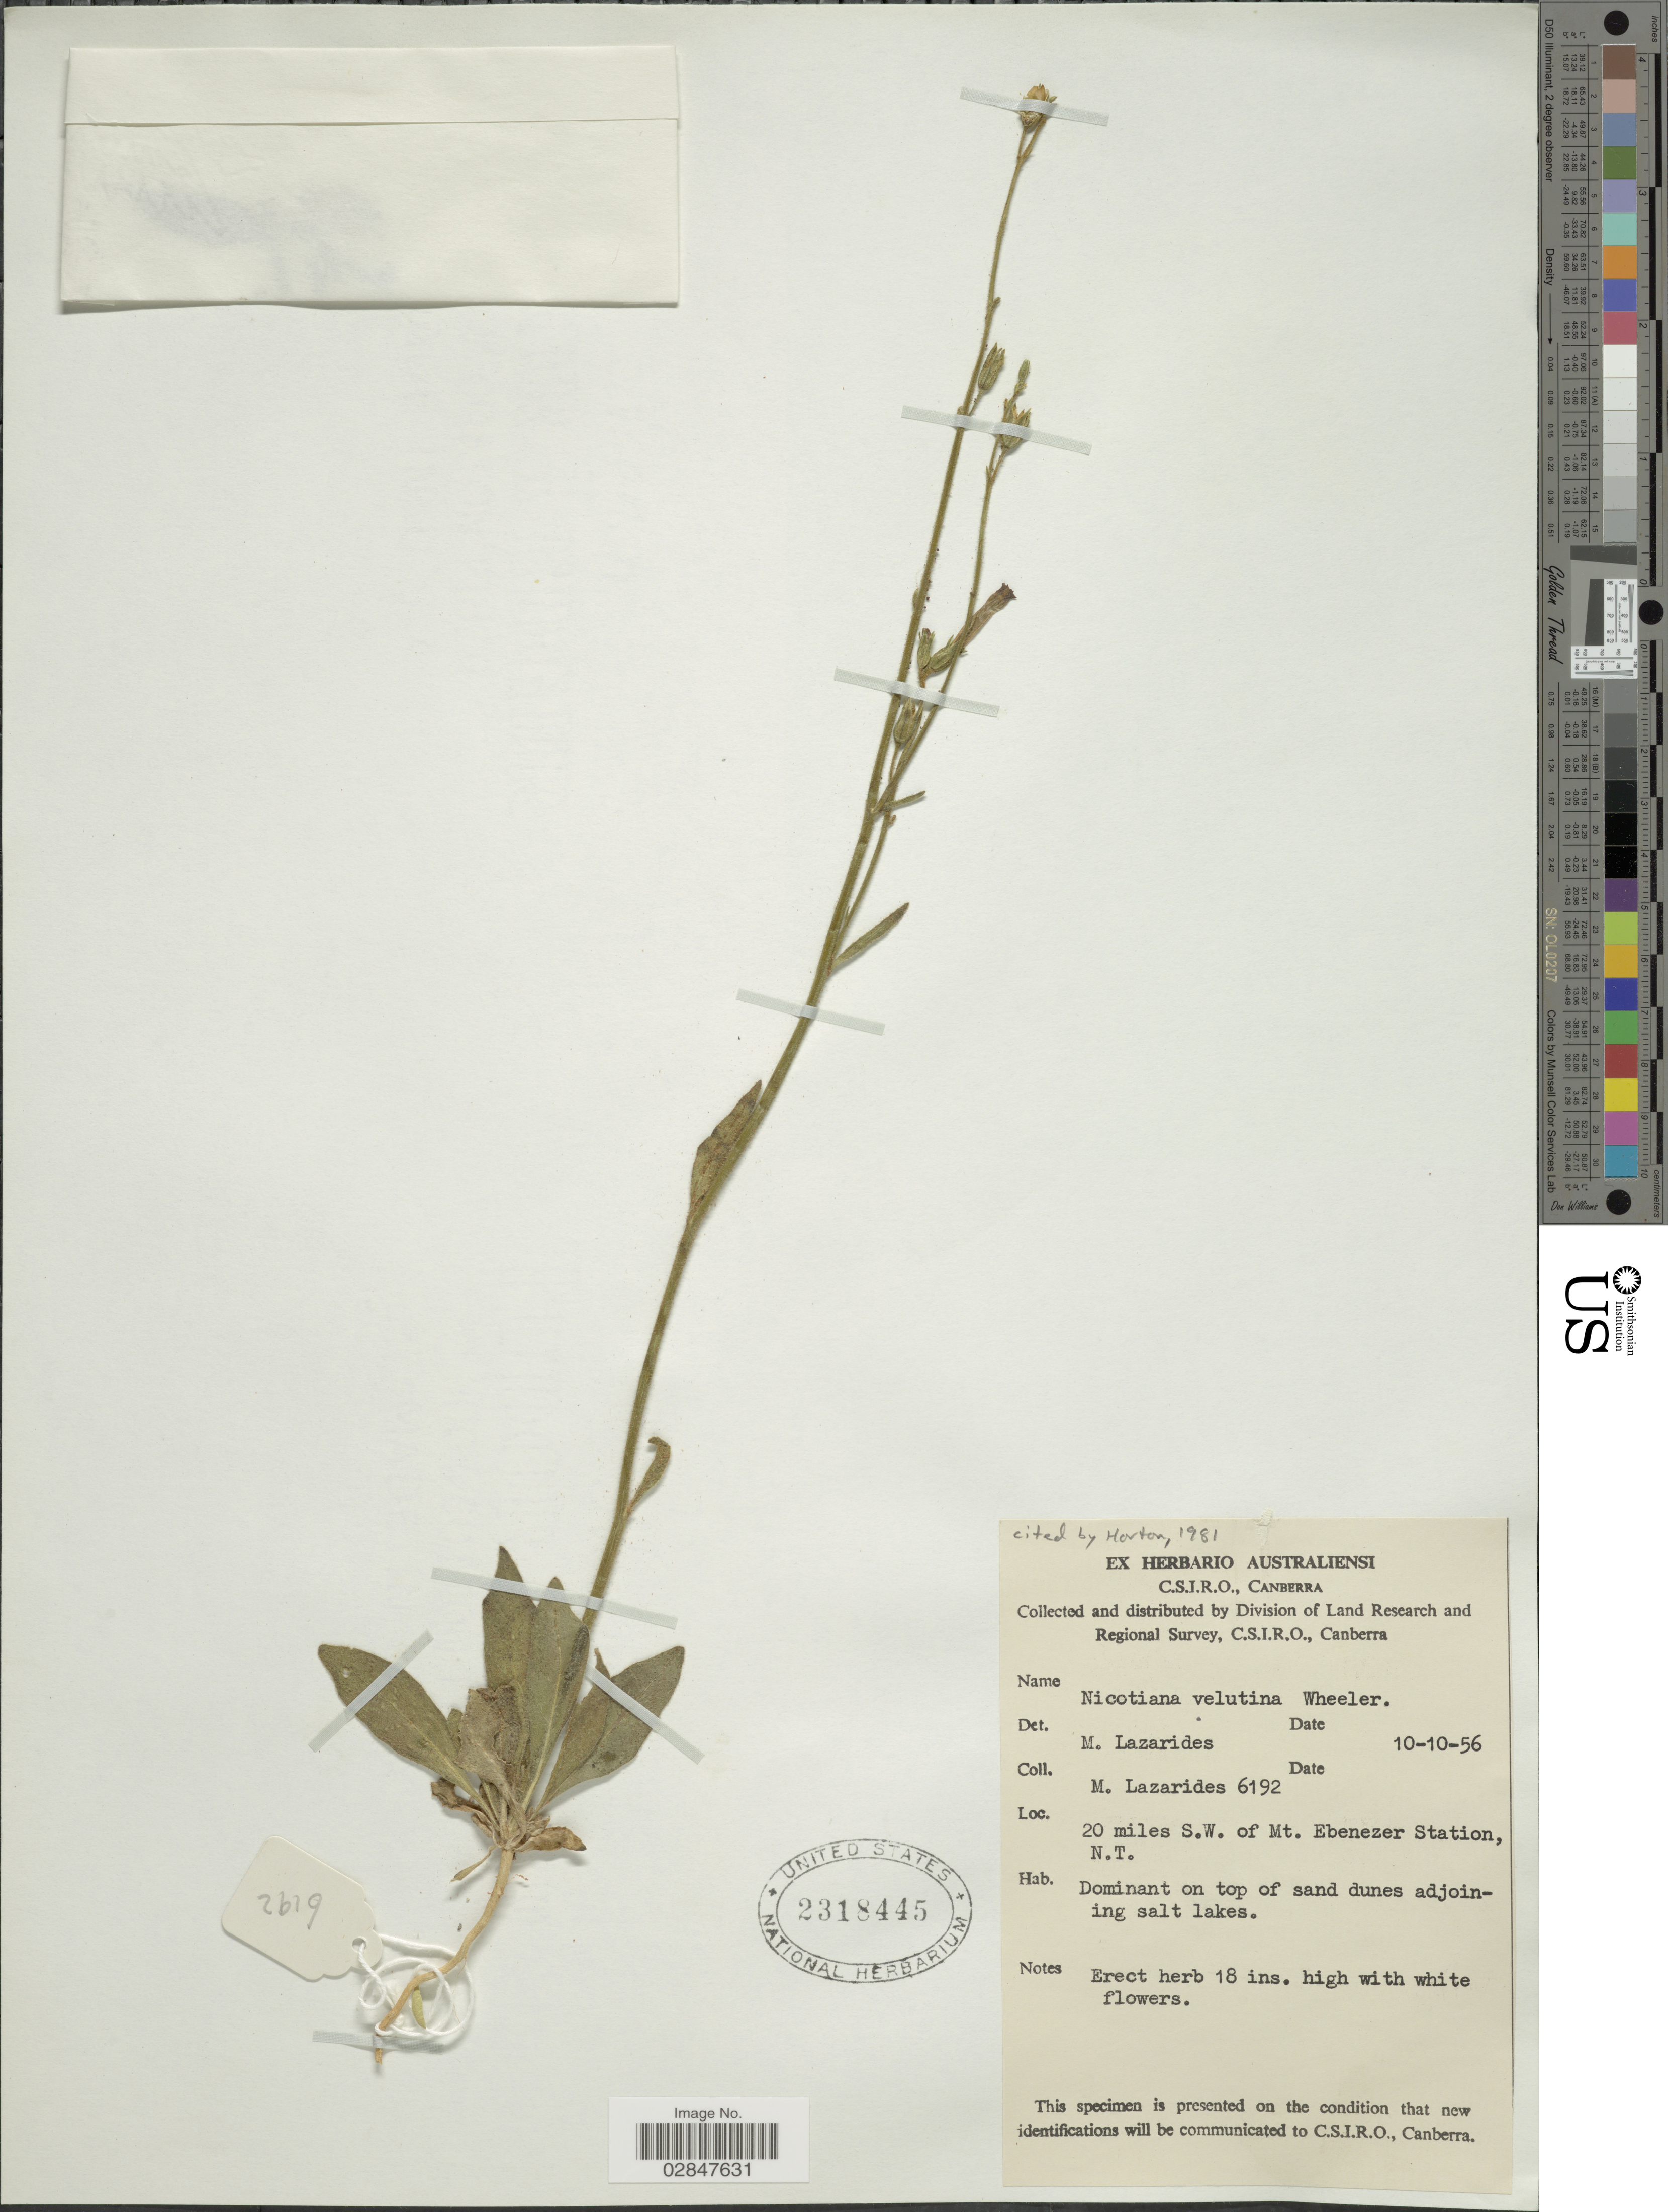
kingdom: Plantae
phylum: Tracheophyta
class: Magnoliopsida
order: Solanales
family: Solanaceae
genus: Nicotiana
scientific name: Nicotiana velutina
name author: H.-M. Wheeler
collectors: M. Lazarides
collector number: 6192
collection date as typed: Transcribed d/m/y: 10/10/56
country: Australia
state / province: Northern Territory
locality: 20 miles S.W. of Mt. Ebenezer Station, N. T.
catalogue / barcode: US 2318445